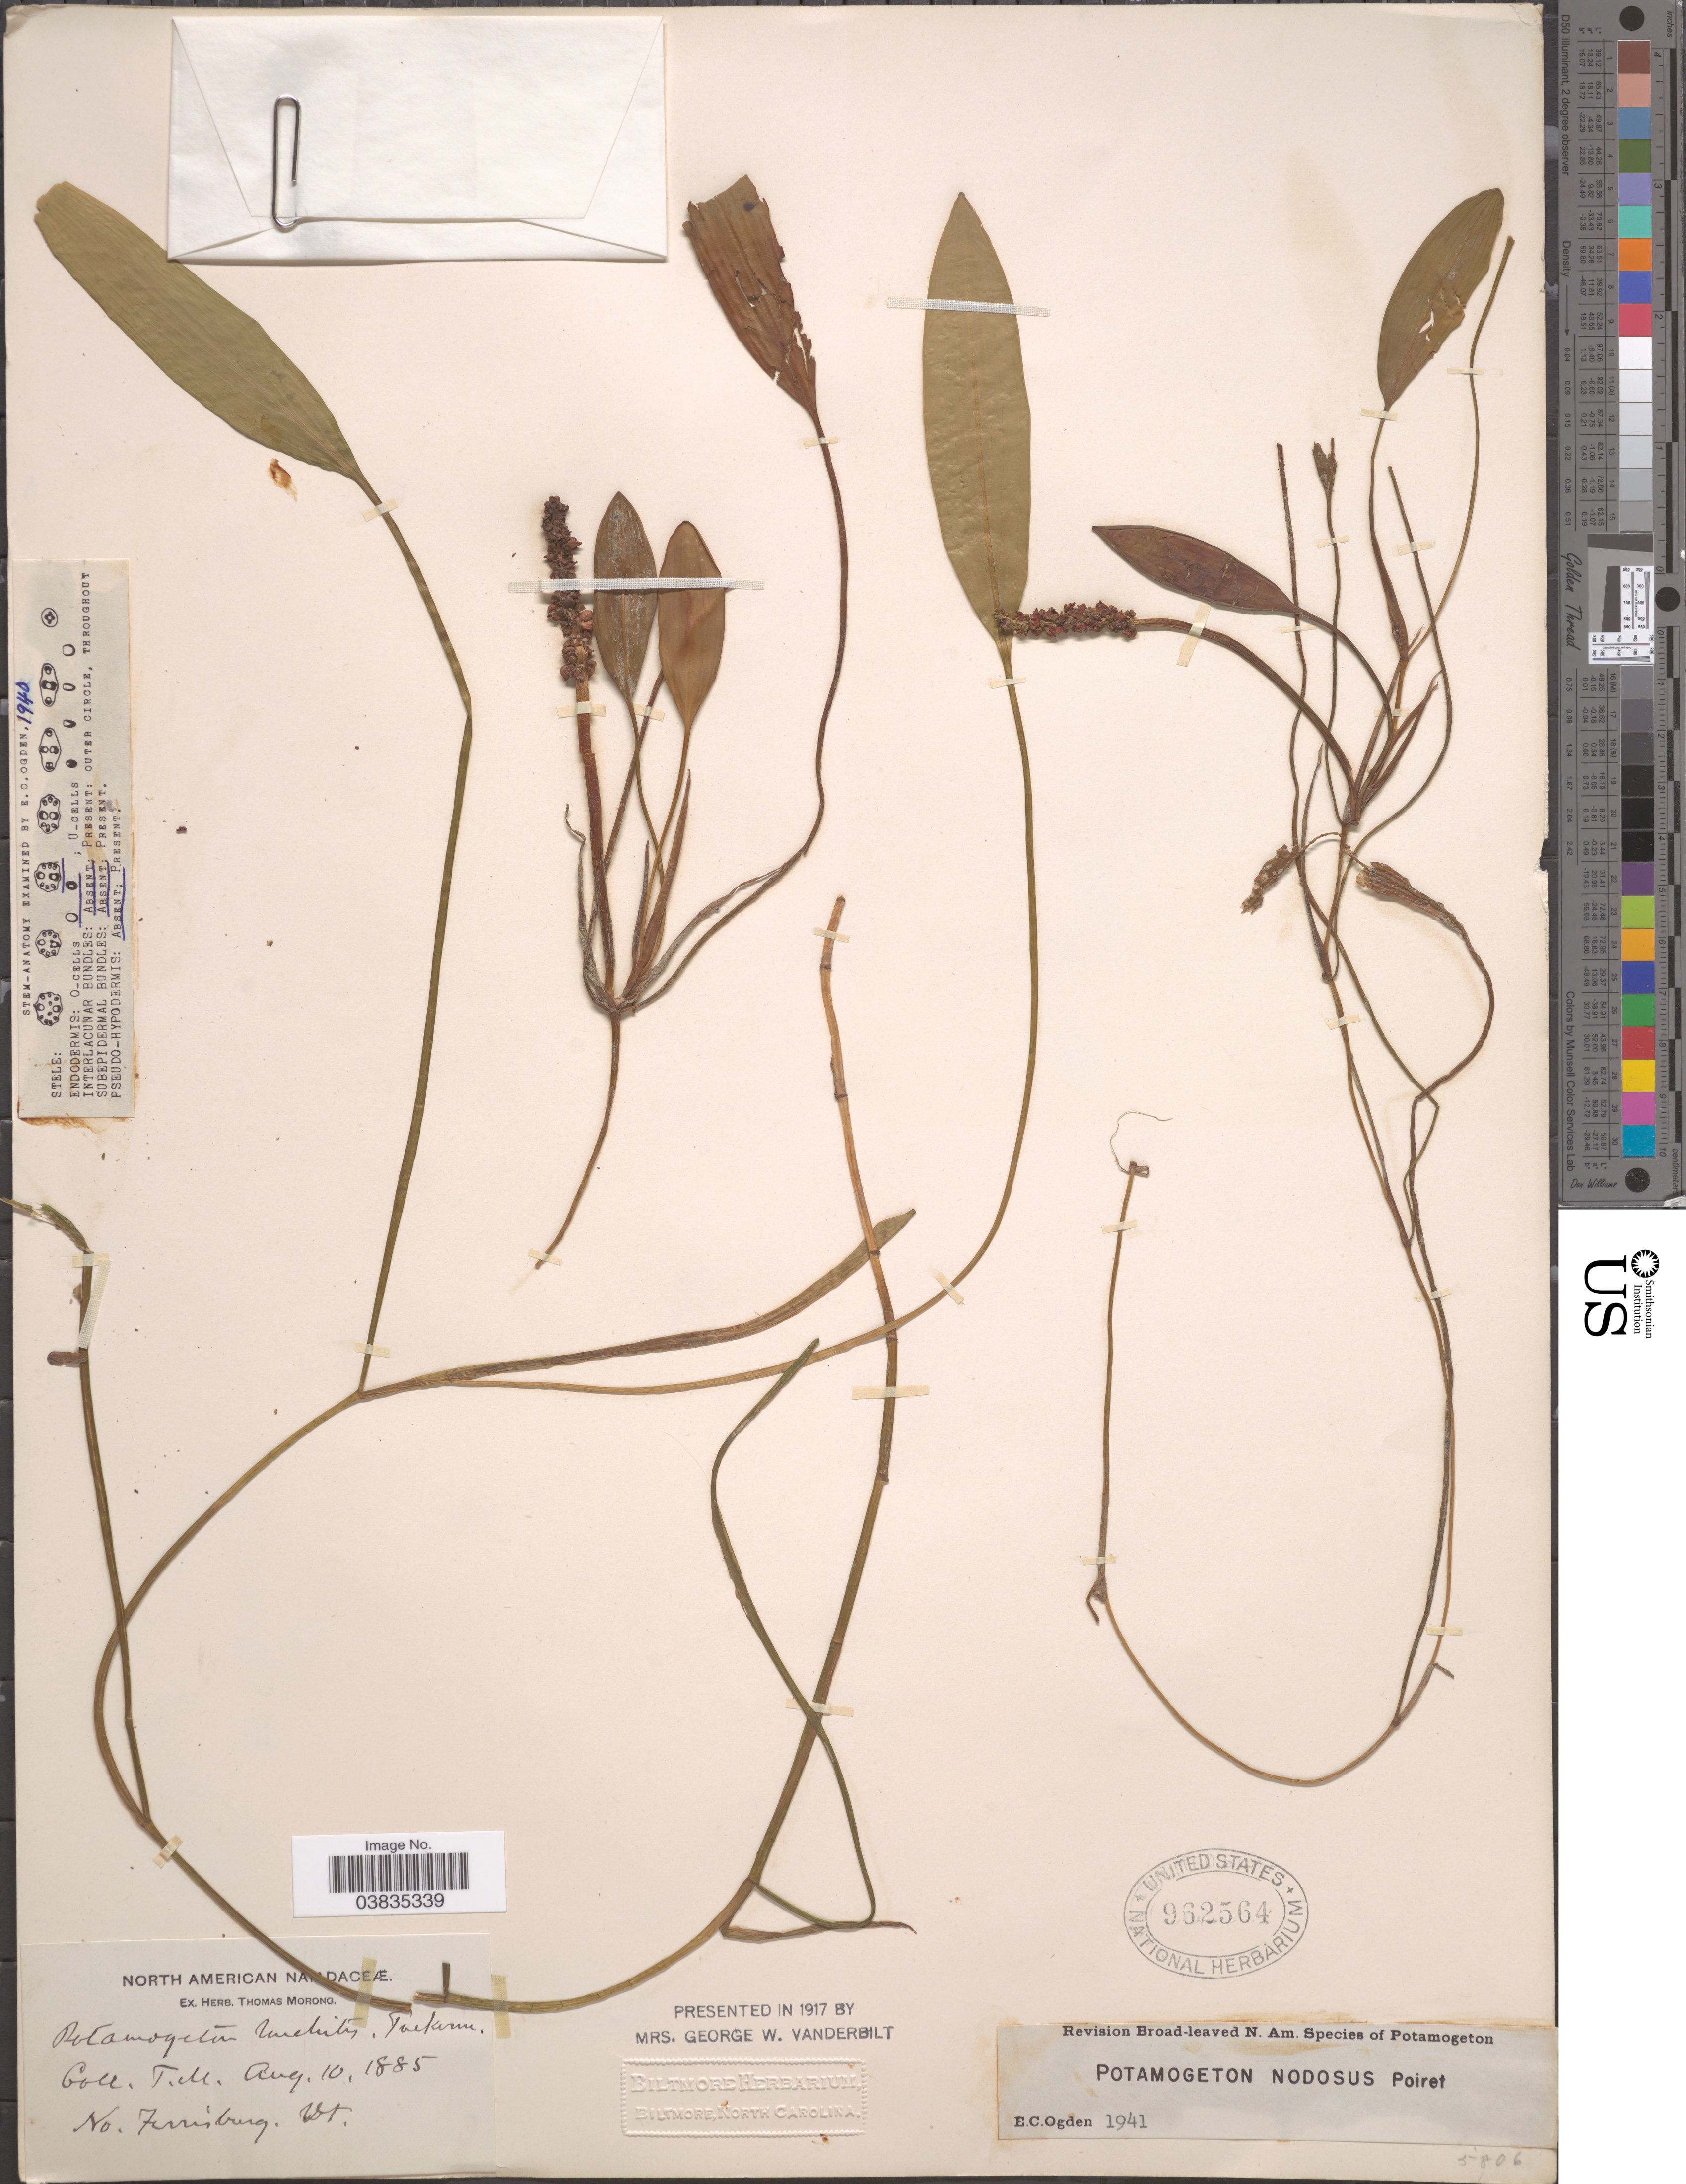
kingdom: Plantae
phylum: Tracheophyta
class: Liliopsida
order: Alismatales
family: Potamogetonaceae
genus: Potamogeton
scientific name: Potamogeton nodosus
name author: Poir.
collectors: ex herb. T. Morong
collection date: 1885-10-10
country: United States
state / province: Vermont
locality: No. Ferrisburg.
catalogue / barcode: US 962564